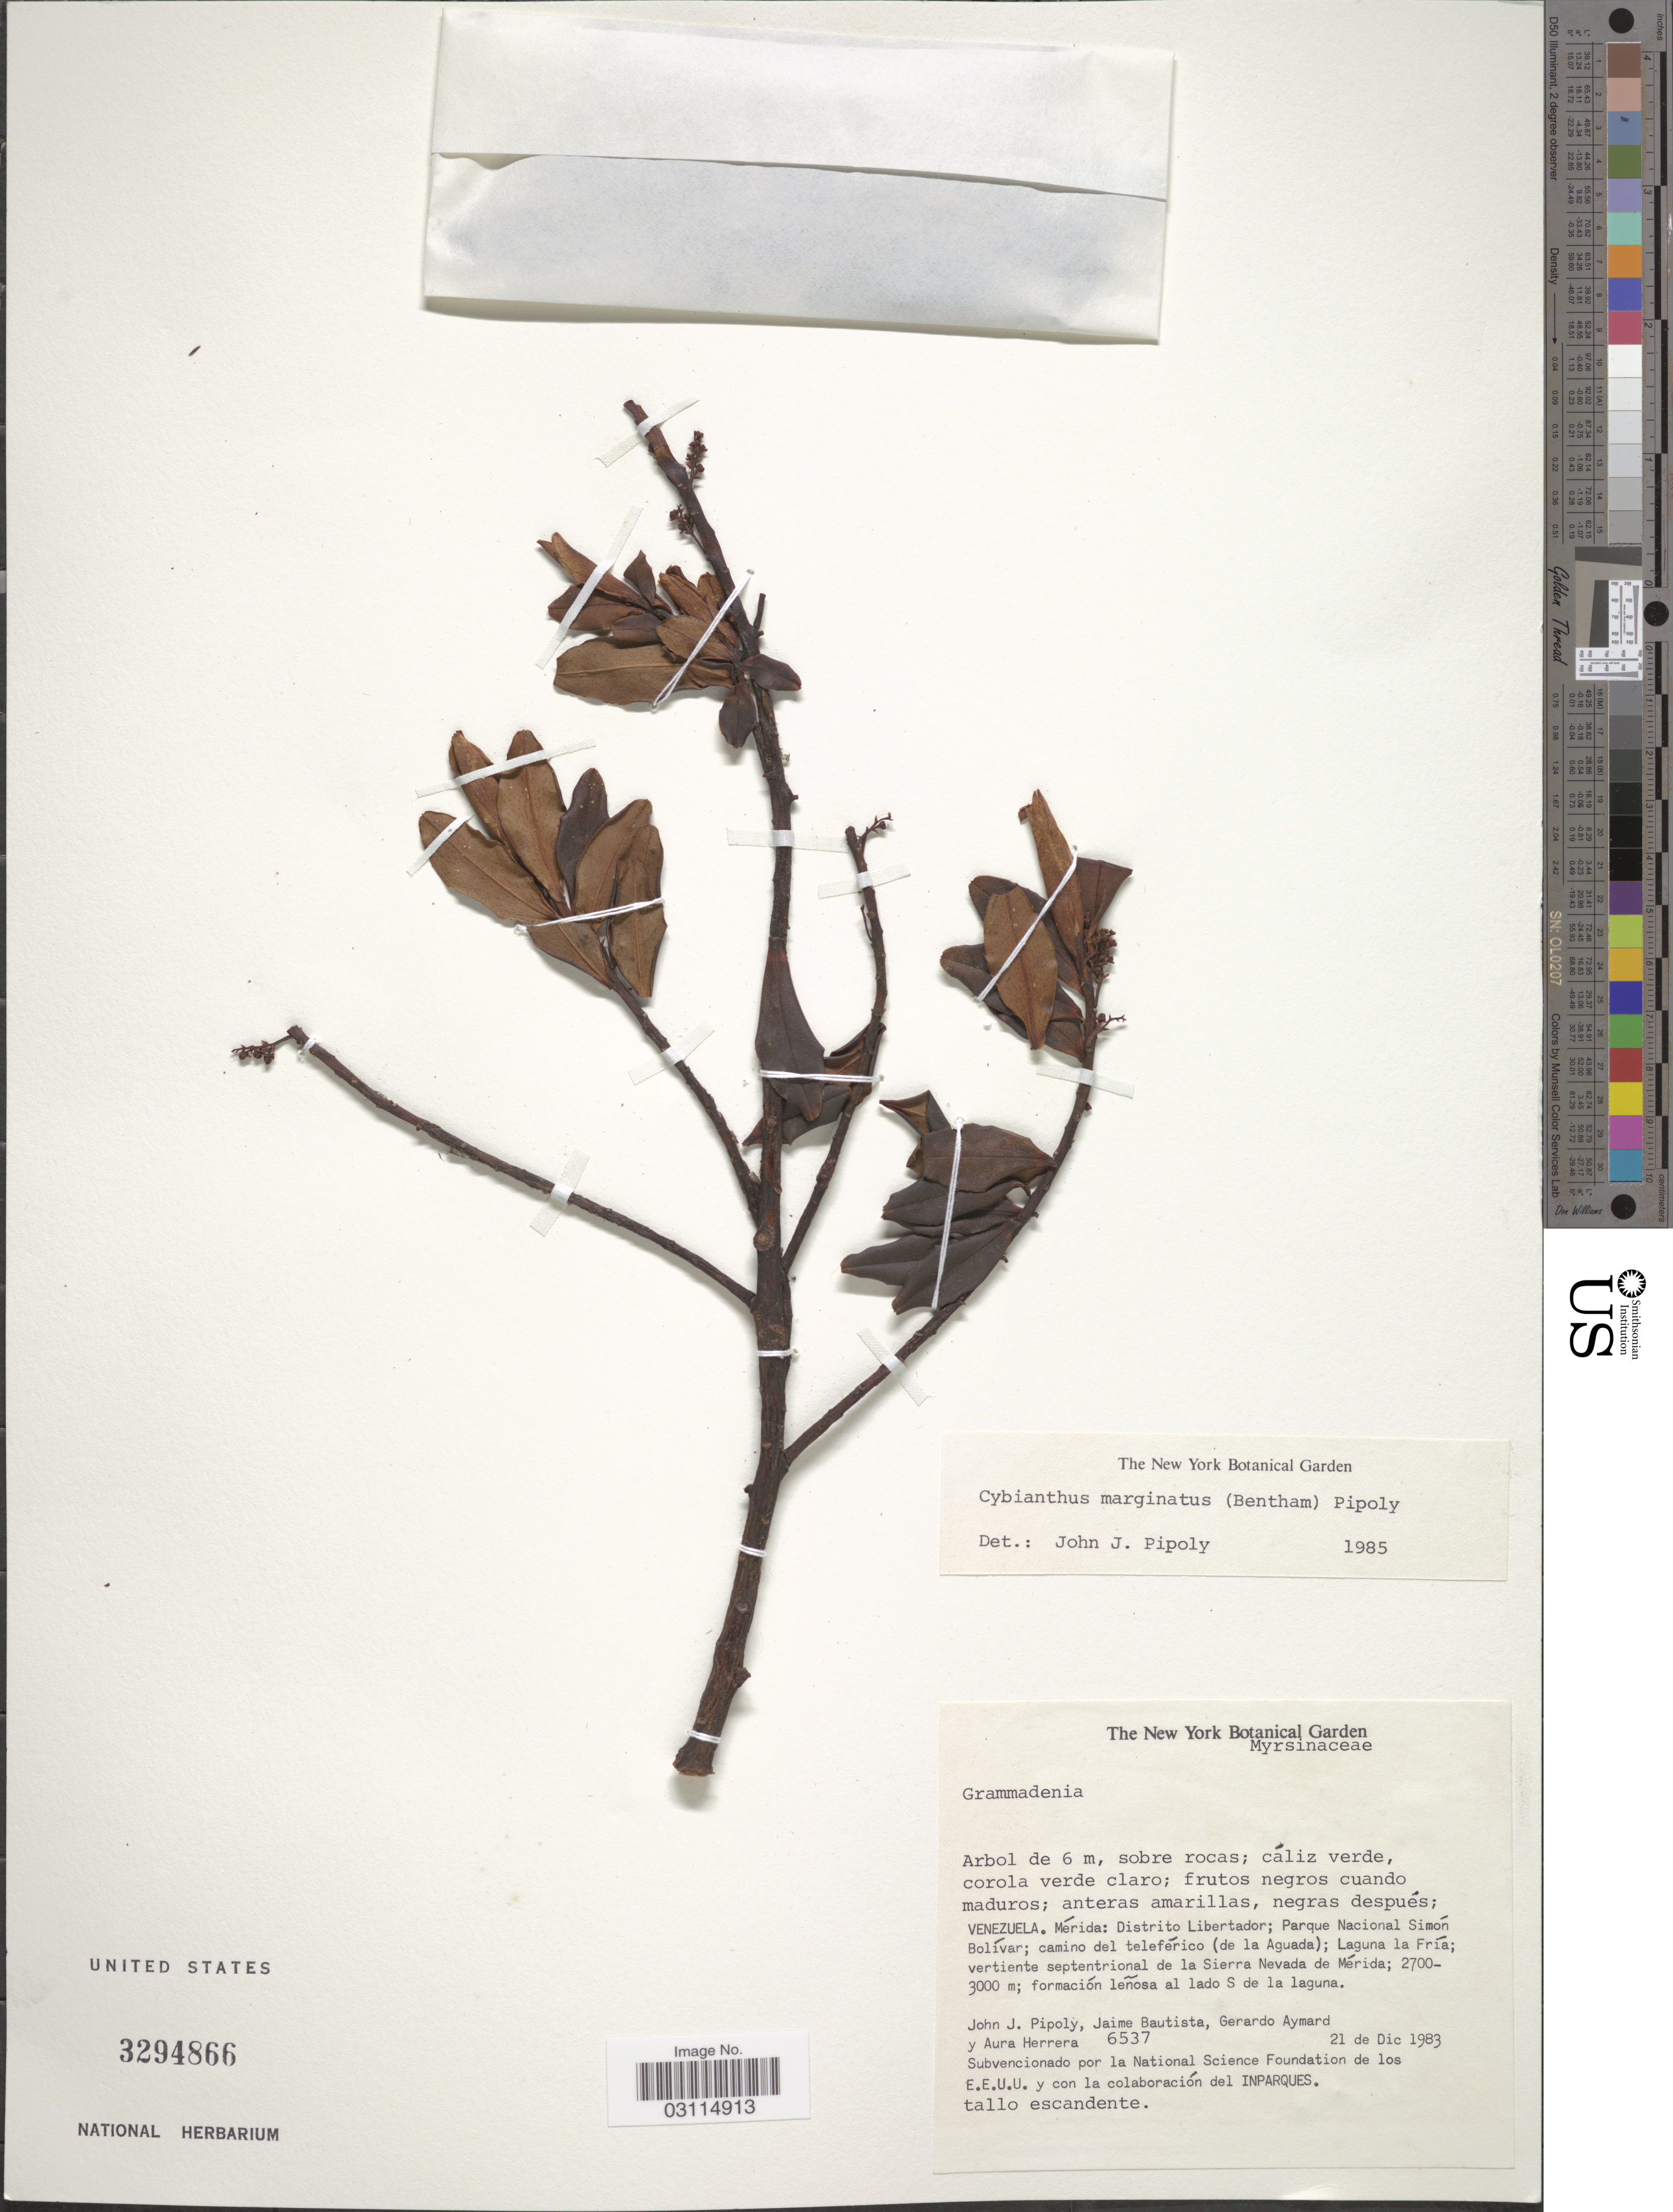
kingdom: Plantae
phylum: Tracheophyta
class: Magnoliopsida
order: Ericales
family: Primulaceae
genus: Cybianthus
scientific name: Cybianthus marginatus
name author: (Benth.) Pipoly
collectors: J. J. Pipoly, J. A. Bautista B., G. A. Aymard & A. Herrera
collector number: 6537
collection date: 1983-12-21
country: Venezuela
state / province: Mérida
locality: Distrito Libertador; Parque Nacional Simón Bolívar; camino del teleférico (de la Aguada); Laguna la Fría; vertiente septentrional de la Sierra Nevada de Mérida. Formación leñosa al lado S de la laguna.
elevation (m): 2700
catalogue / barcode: US 3294866